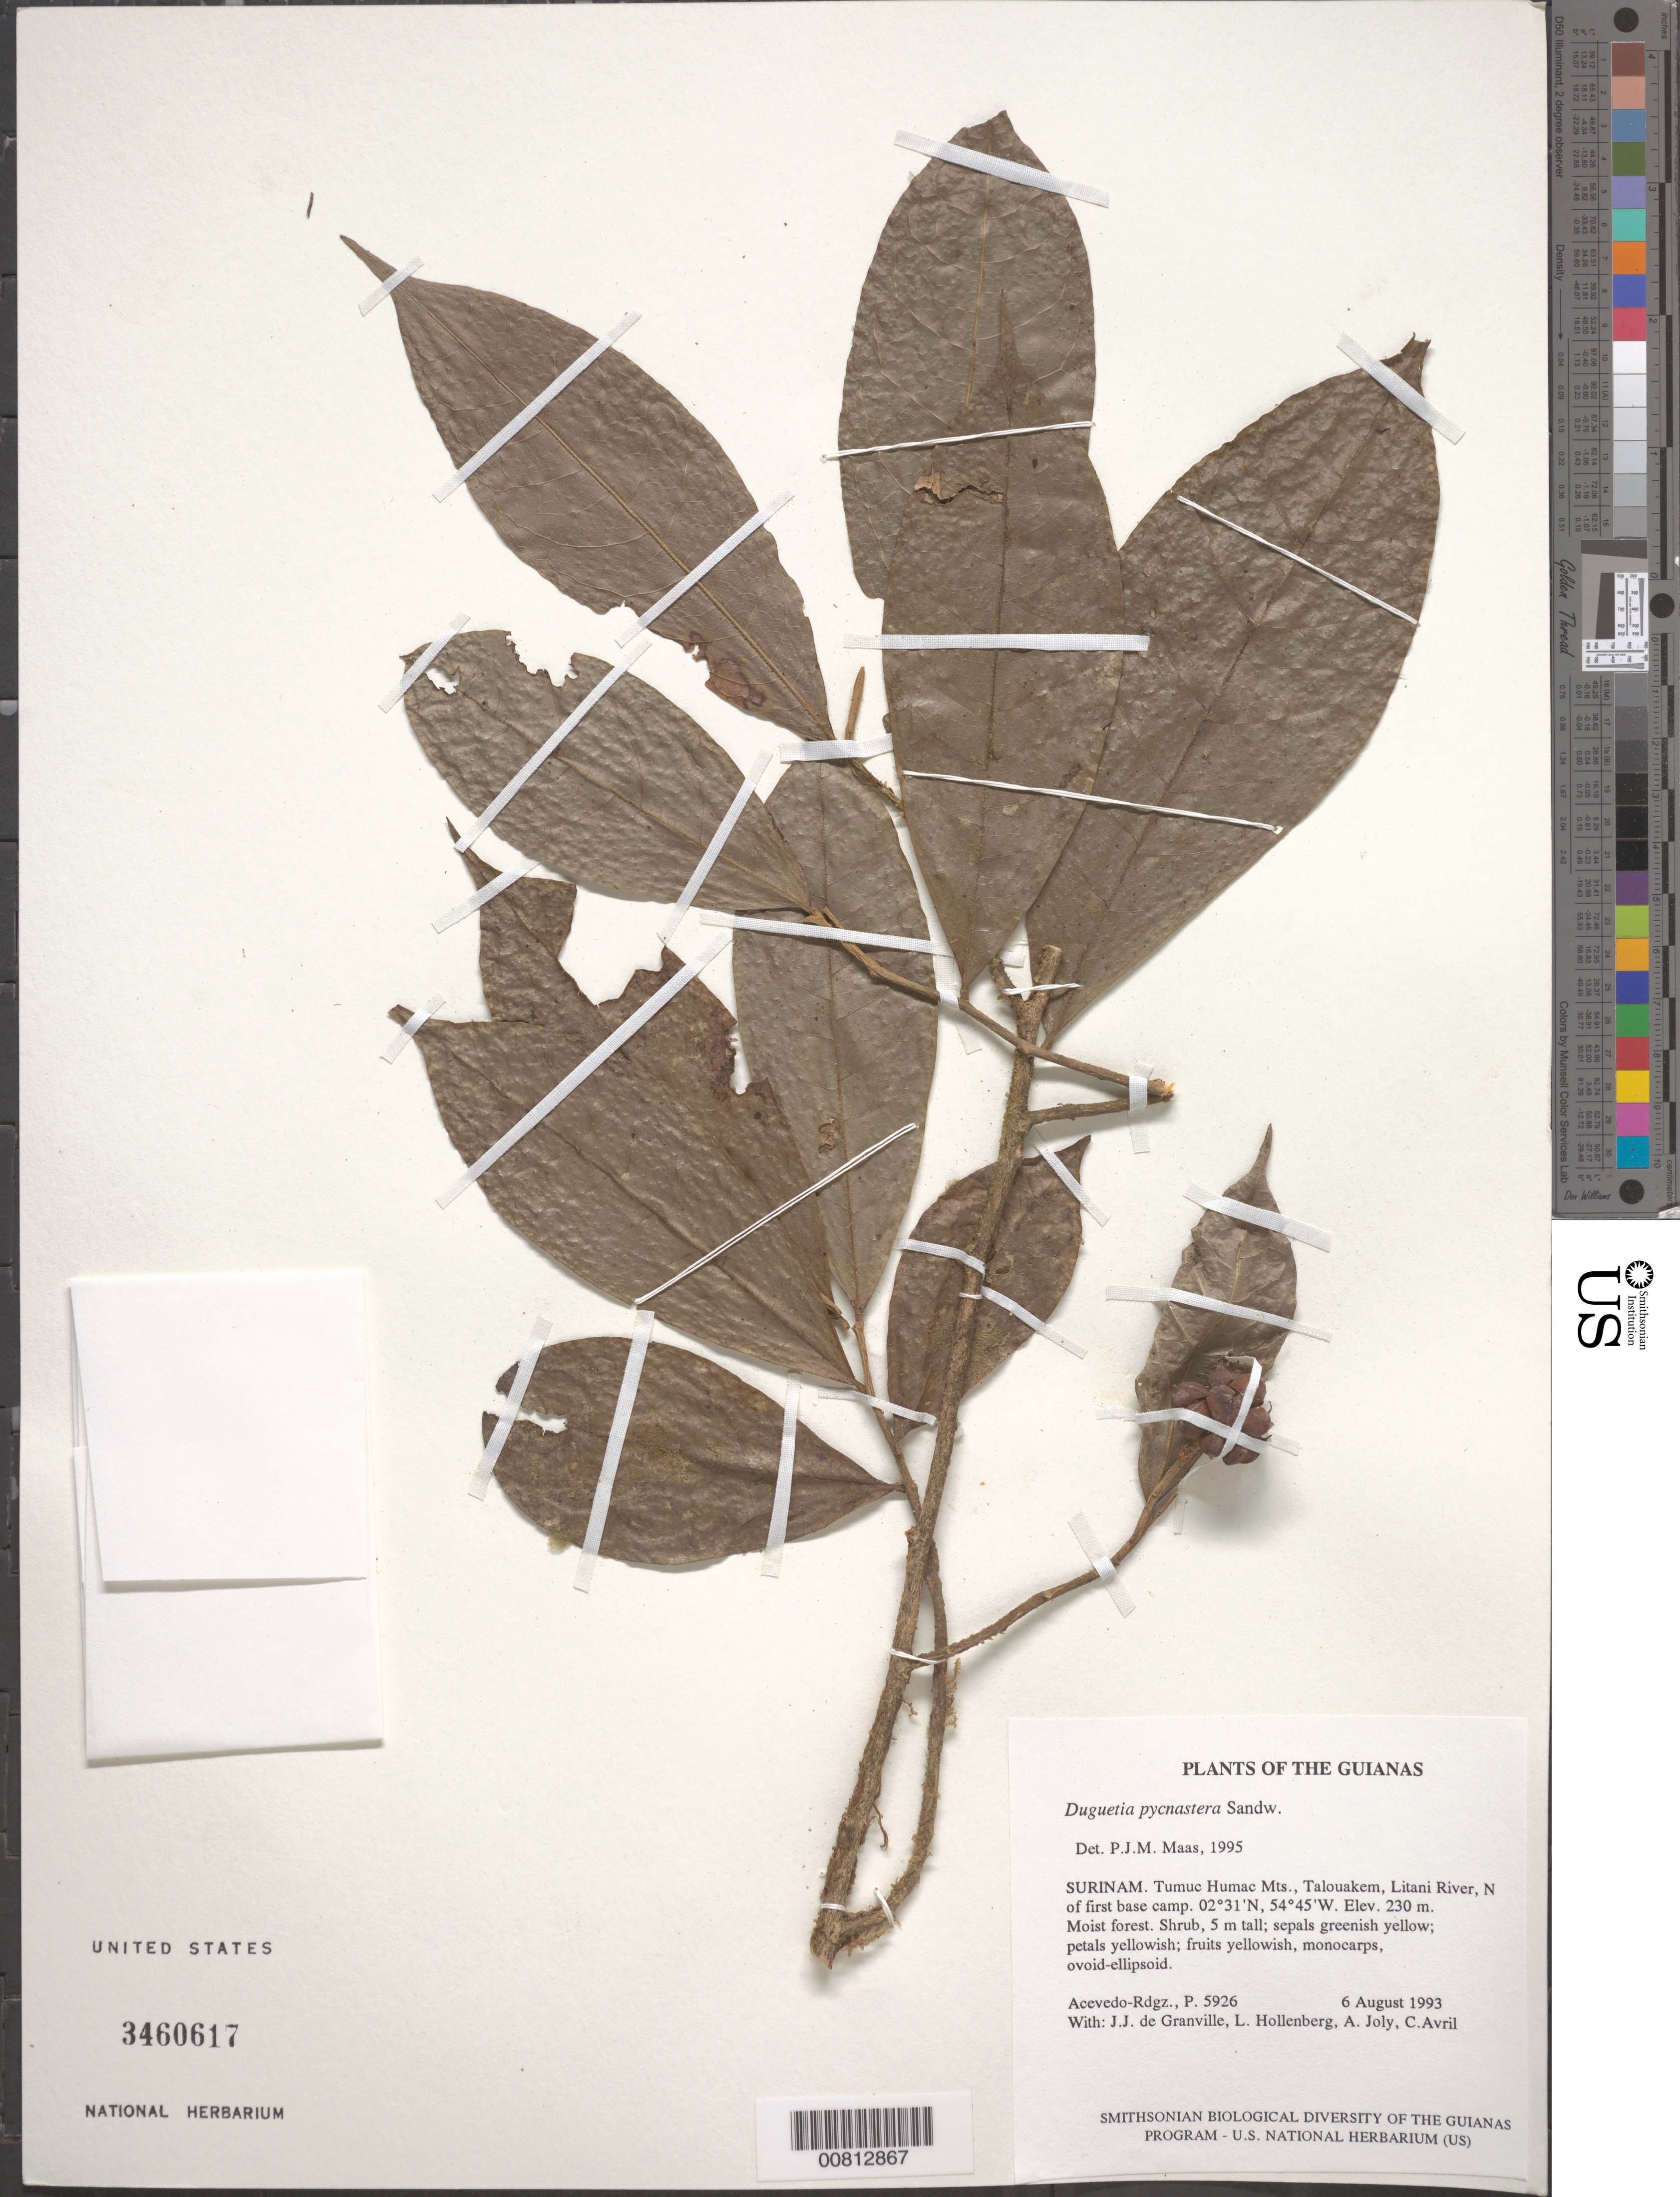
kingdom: Plantae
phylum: Tracheophyta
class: Magnoliopsida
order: Magnoliales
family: Annonaceae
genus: Duguetia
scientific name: Duguetia pycnastera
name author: Sandwith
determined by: Maas, Paul J. M.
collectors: P. Acevedo-Rodr., J.-J. de Granville, A. Boyer, C. Avril de Maria & L. Hollenberg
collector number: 5926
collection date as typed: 06 Aug 1993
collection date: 1993-08-06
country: Suriname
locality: Tumuc Humac Mts., Talouakem, Litani River, first base camp.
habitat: Moist forest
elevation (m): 230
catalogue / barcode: US 3460617